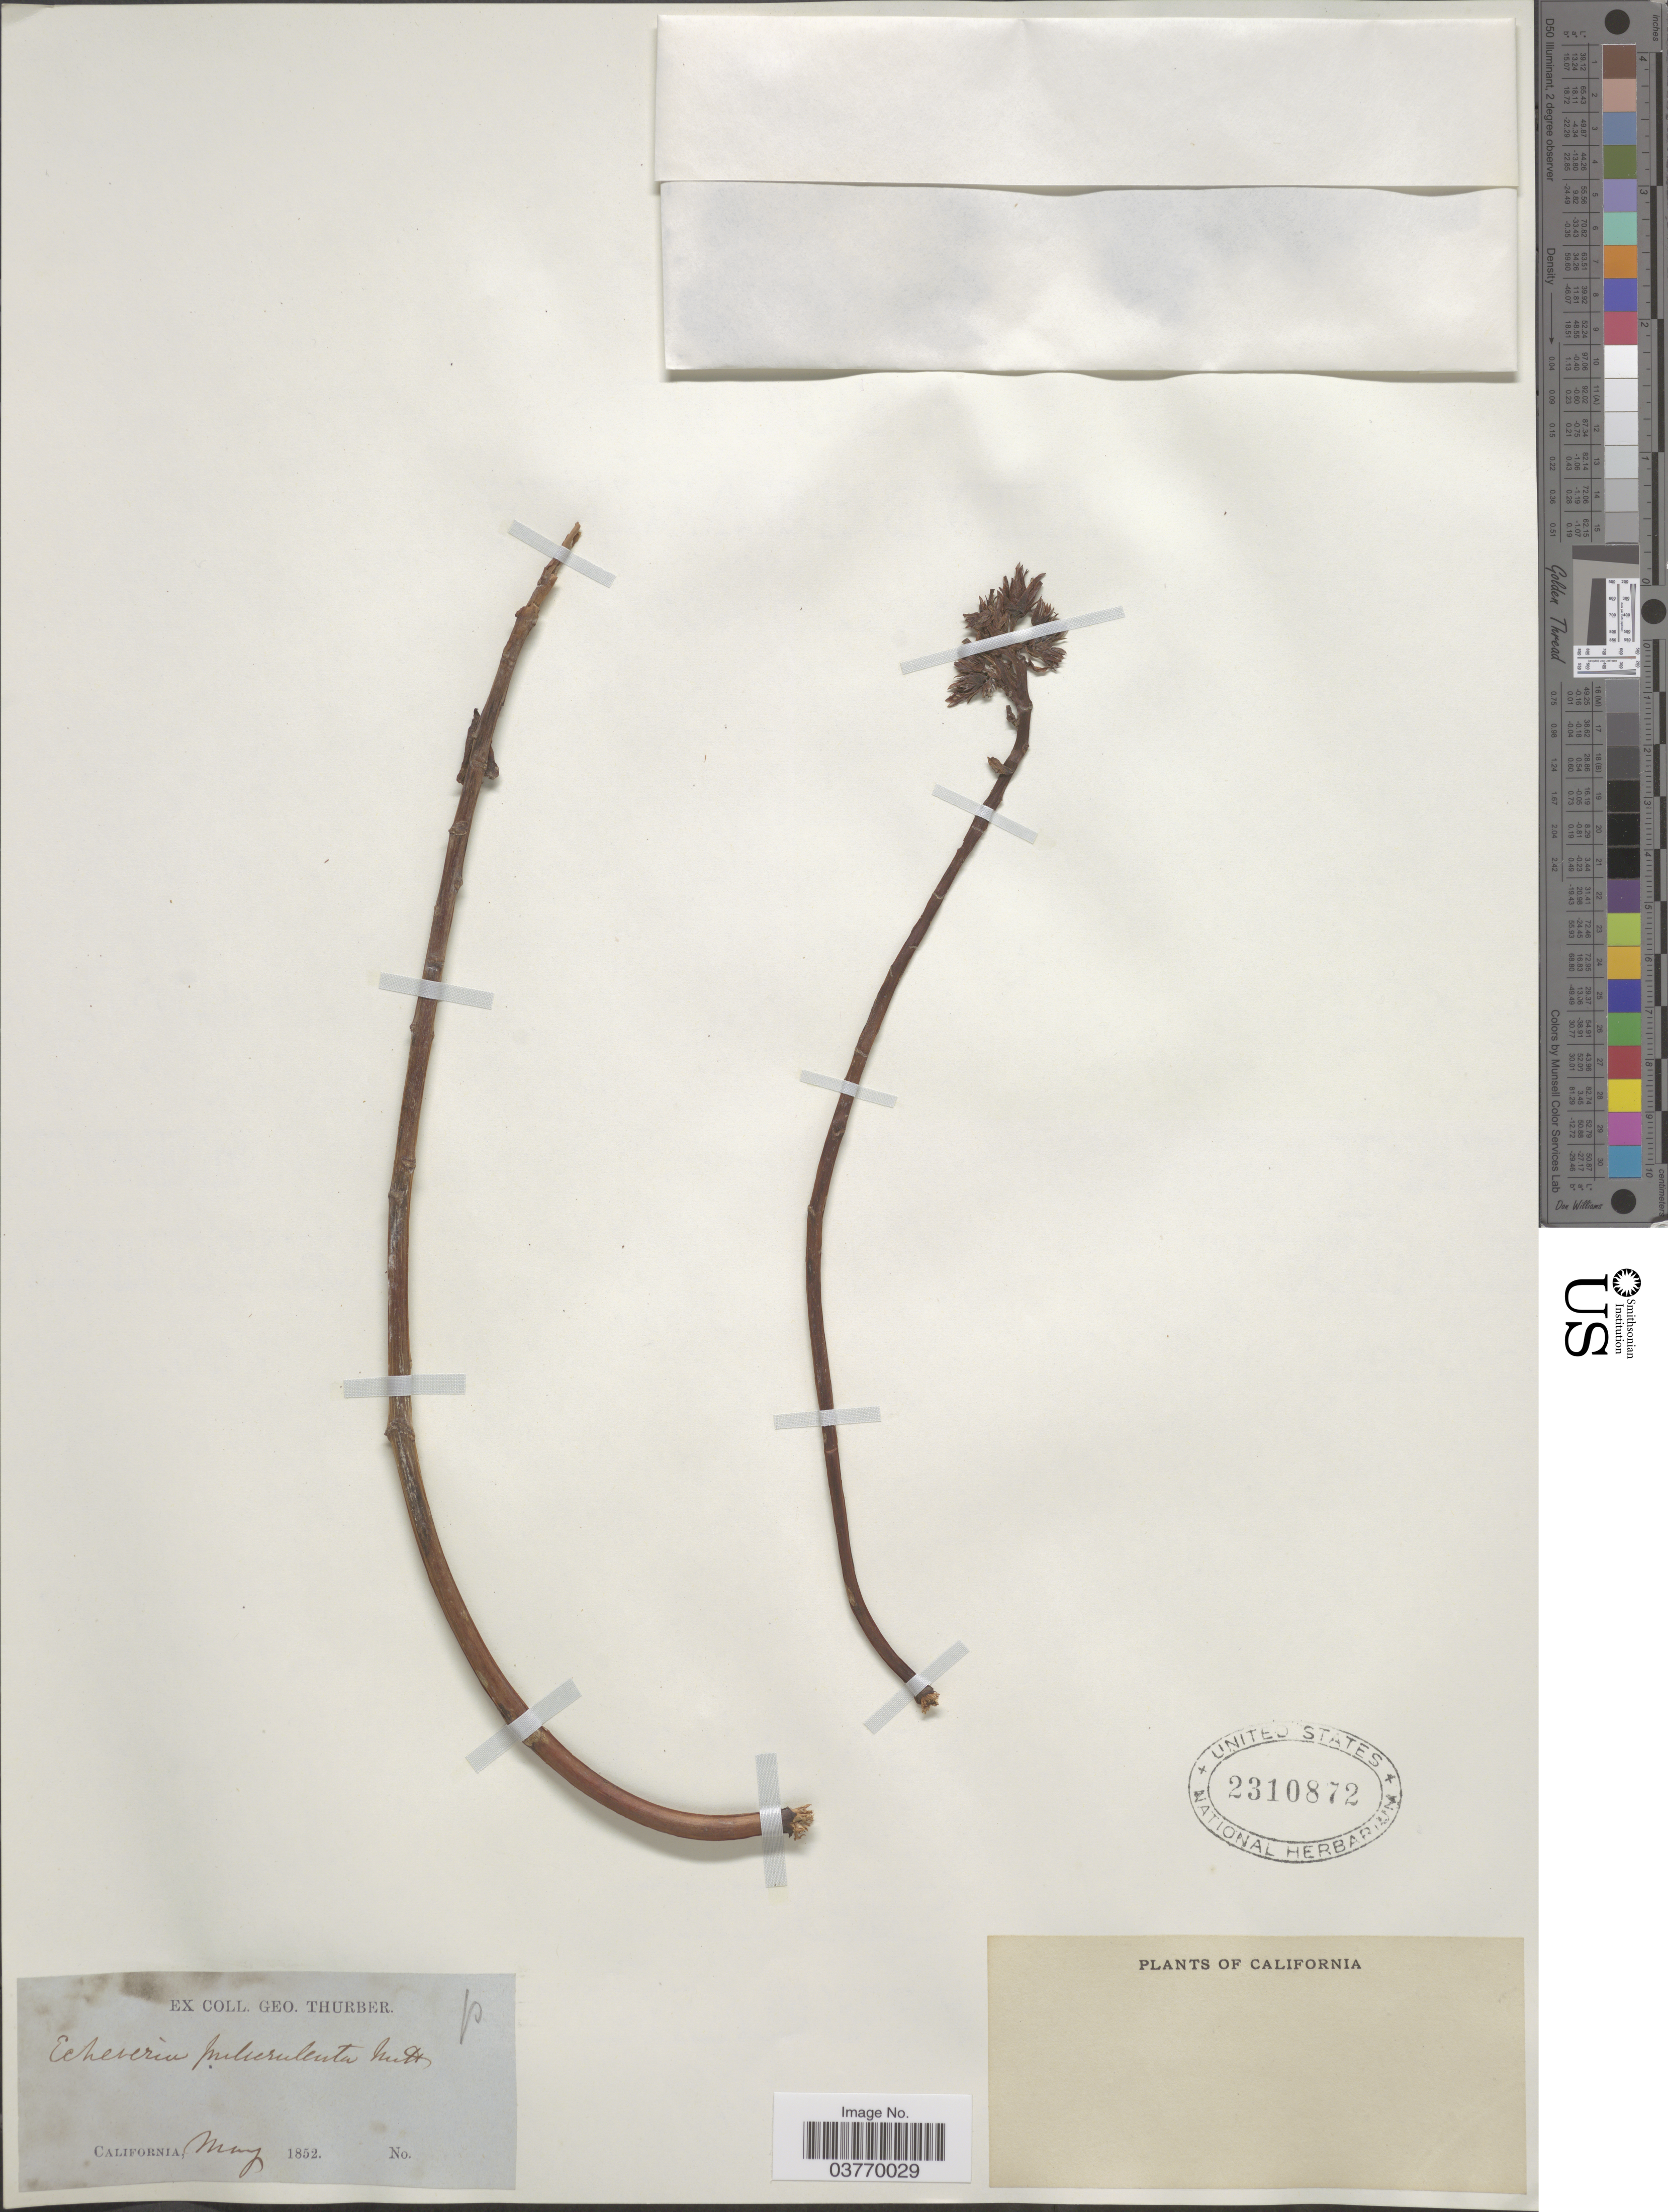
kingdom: Plantae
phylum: Tracheophyta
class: Magnoliopsida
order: Saxifragales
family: Crassulaceae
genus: Echeveria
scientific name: Echeveria sp.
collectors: G. Thurber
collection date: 1852-05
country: United States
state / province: California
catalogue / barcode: US 2310872